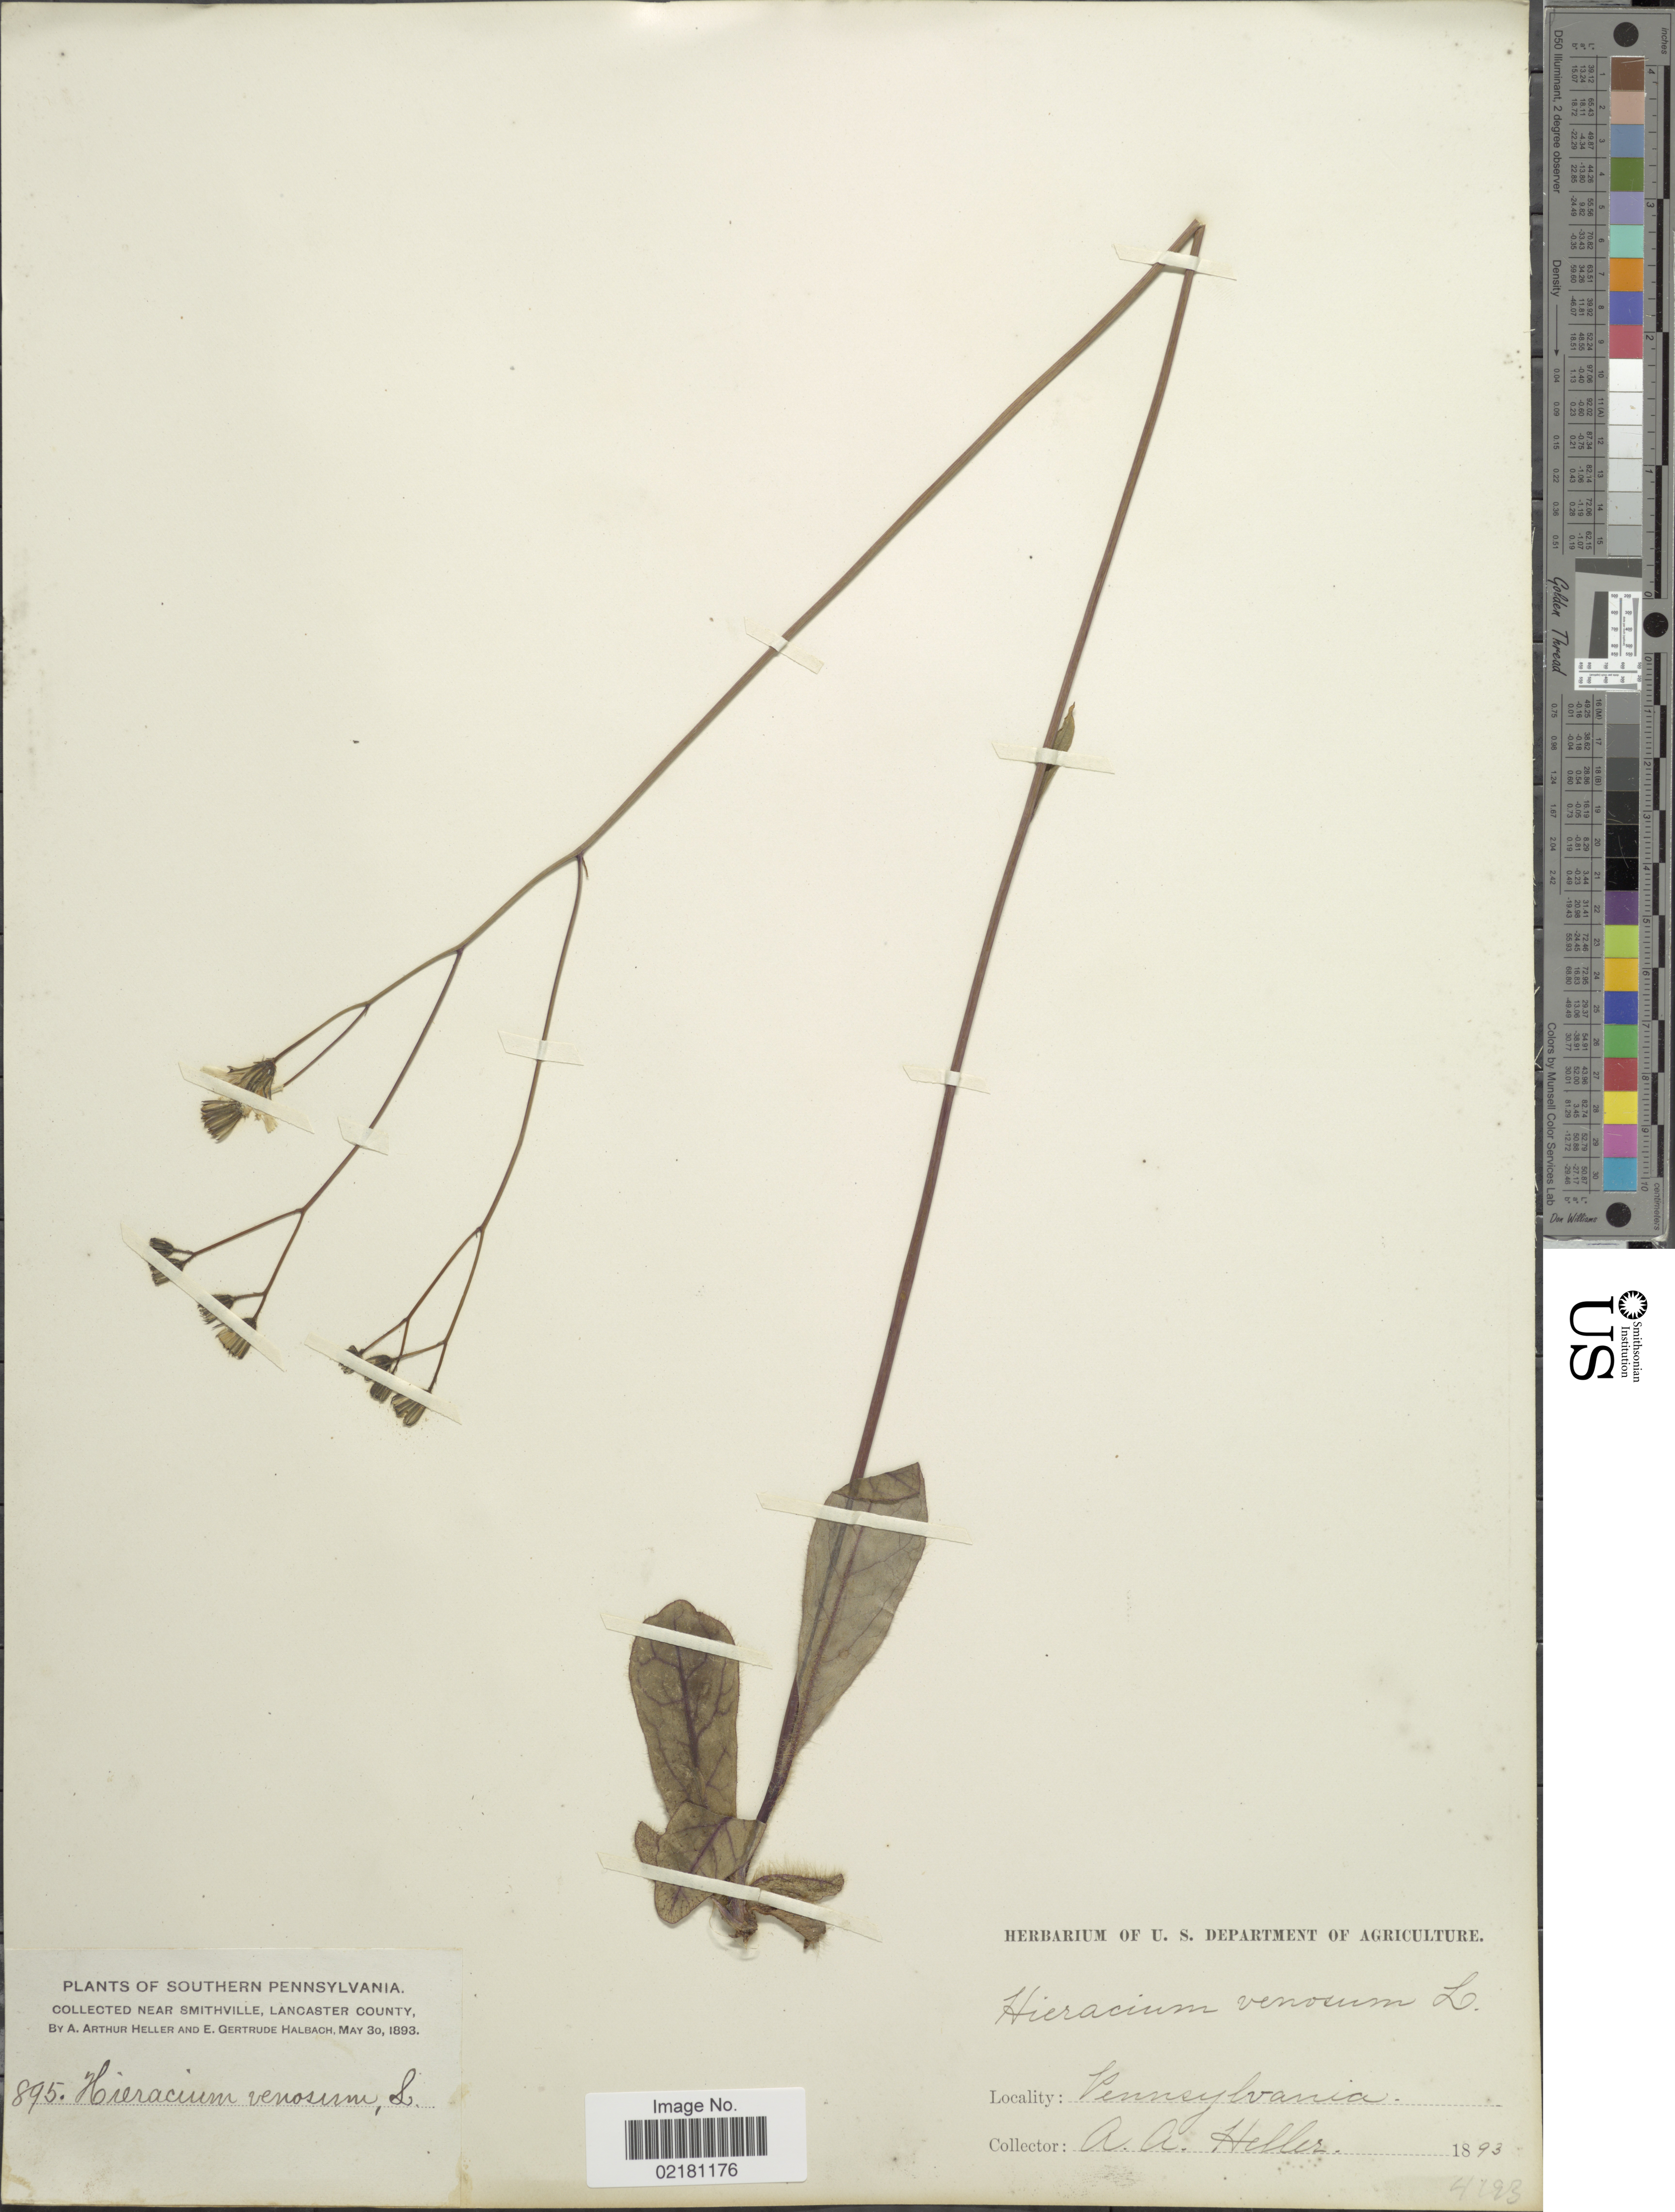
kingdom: Plantae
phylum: Tracheophyta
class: Magnoliopsida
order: Asterales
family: Asteraceae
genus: Hieracium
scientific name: Hieracium venosum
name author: L.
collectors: A. A. Heller & E. G. Halbach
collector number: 895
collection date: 1893-05-30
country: United States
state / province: Pennsylvania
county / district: Lancaster County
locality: Near Smithville.